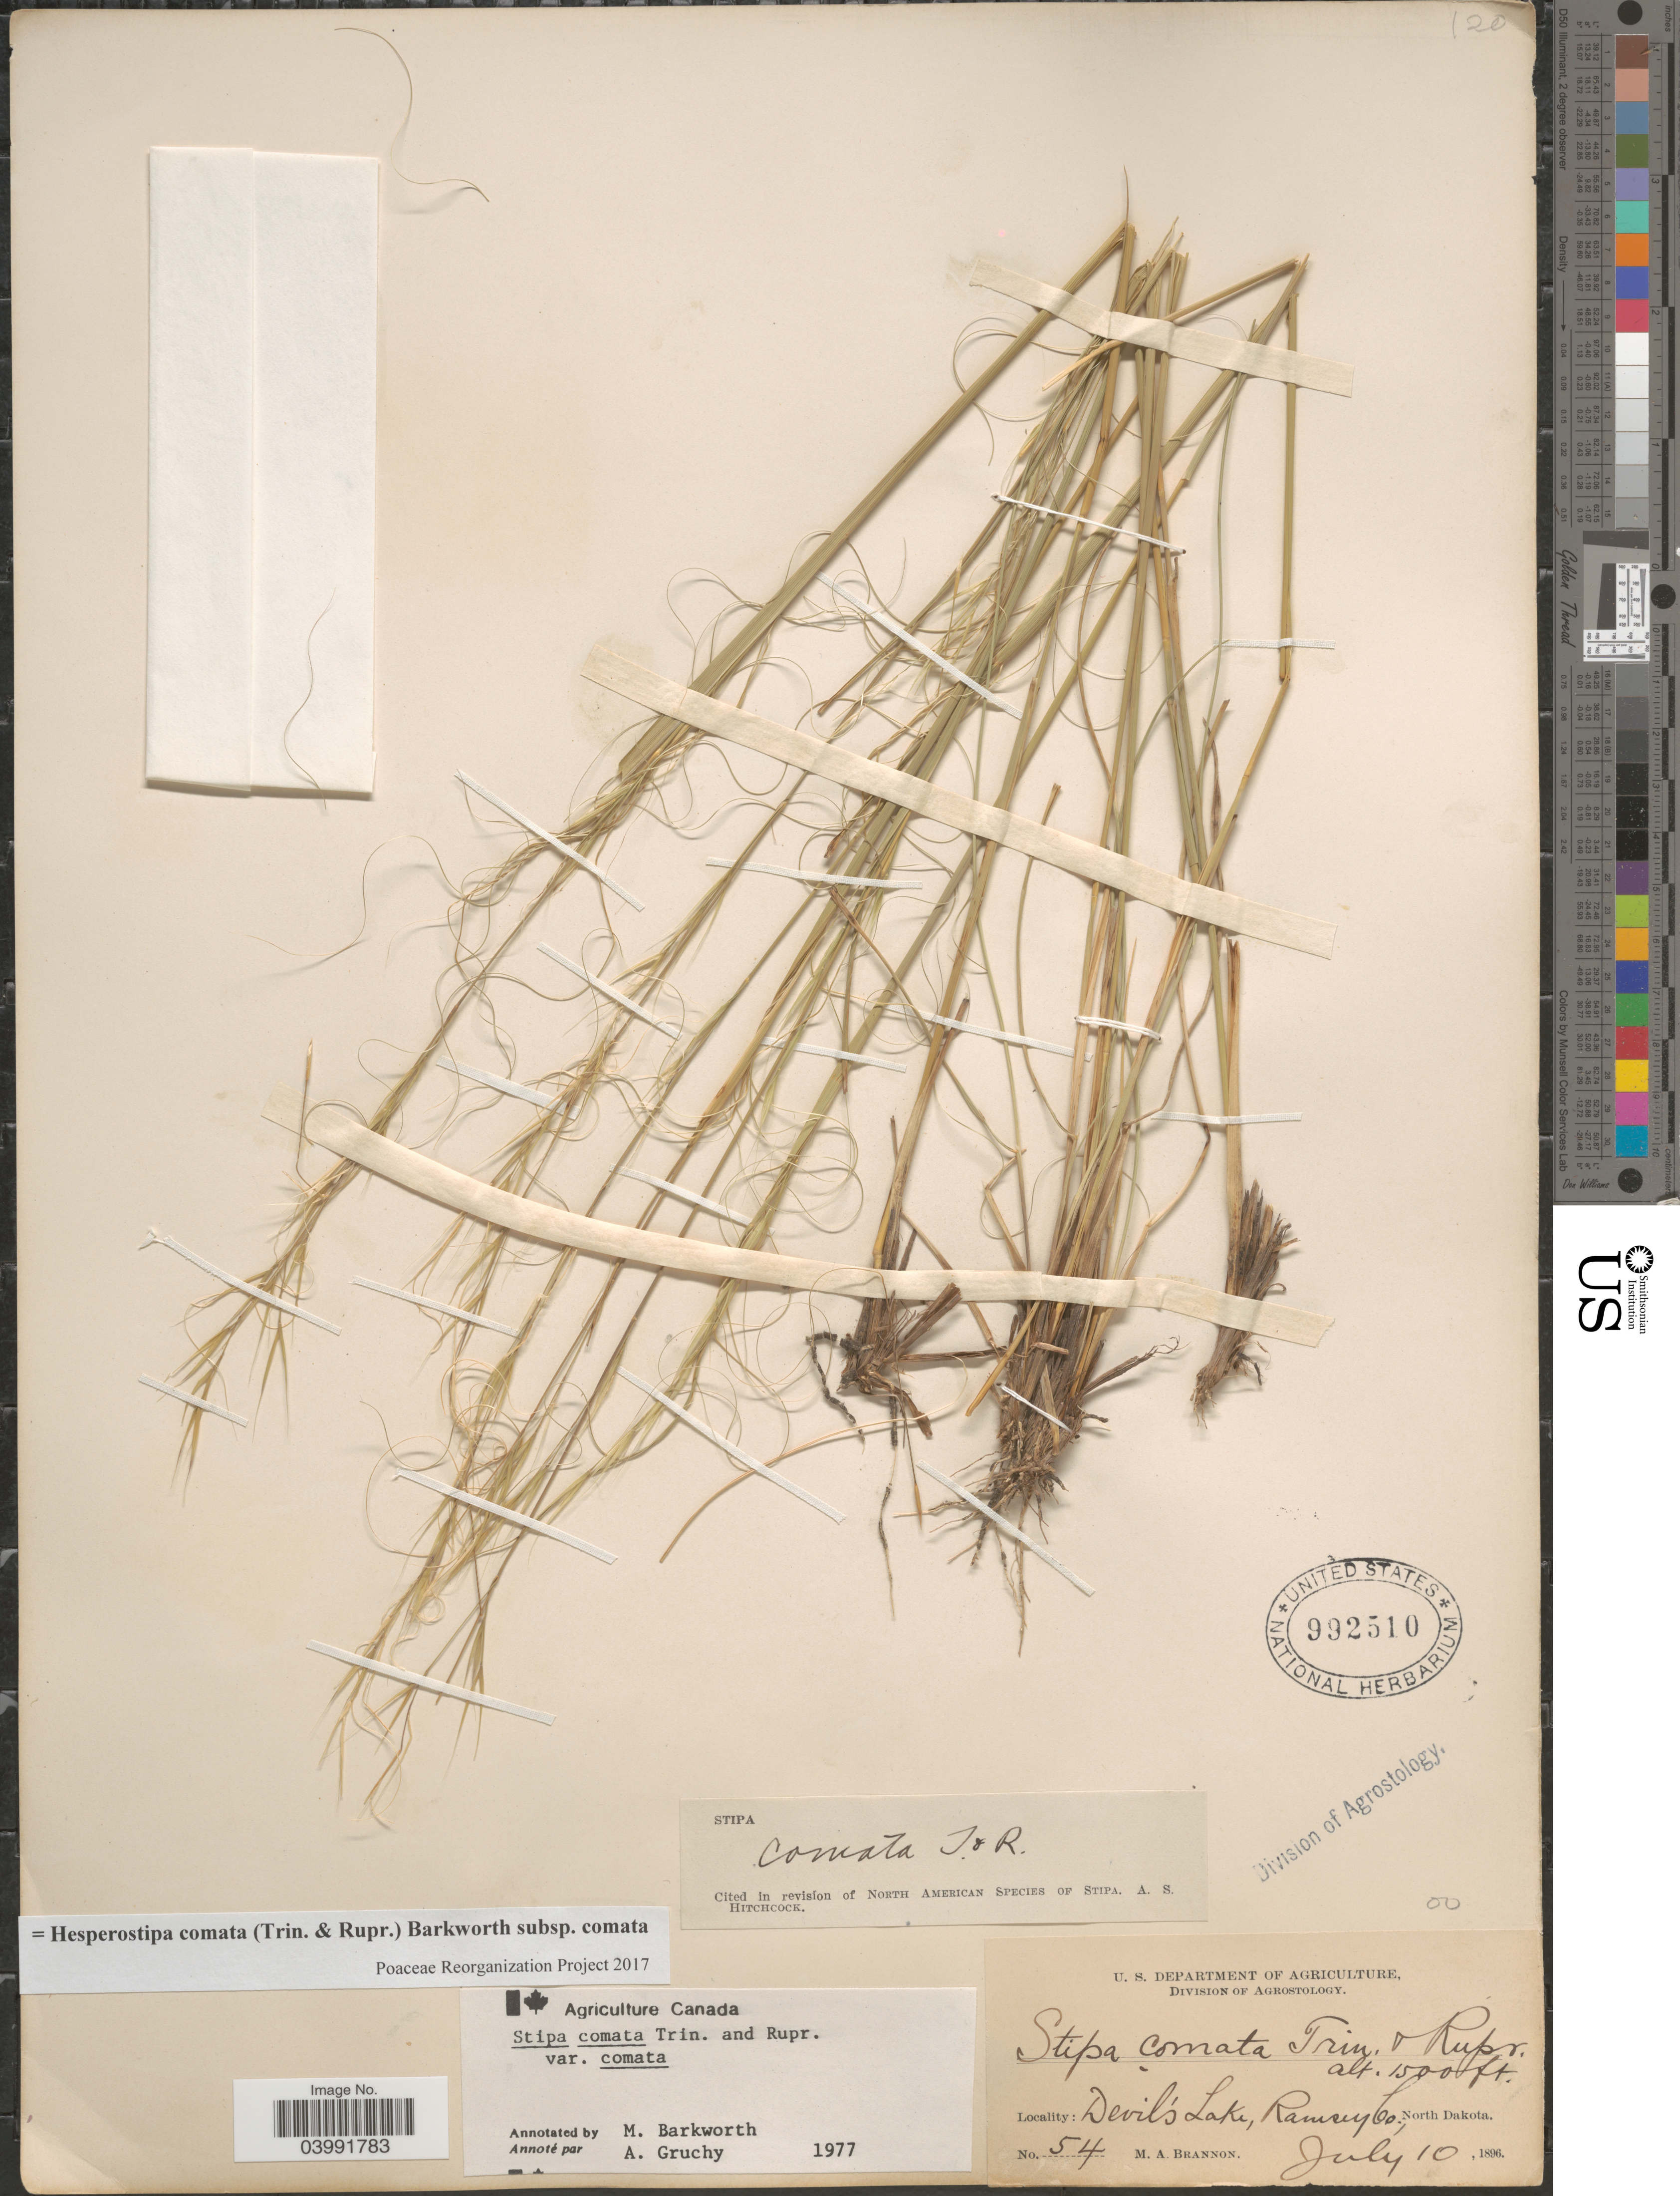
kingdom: Plantae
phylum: Tracheophyta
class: Liliopsida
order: Poales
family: Poaceae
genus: Hesperostipa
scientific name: Hesperostipa comata subsp. comata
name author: (Trin. & Rupr.) Barkworth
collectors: M. Brannon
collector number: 54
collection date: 1896-07-10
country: United States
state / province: North Dakota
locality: Devil's Lake, Ramsey Co.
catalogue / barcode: US 992510